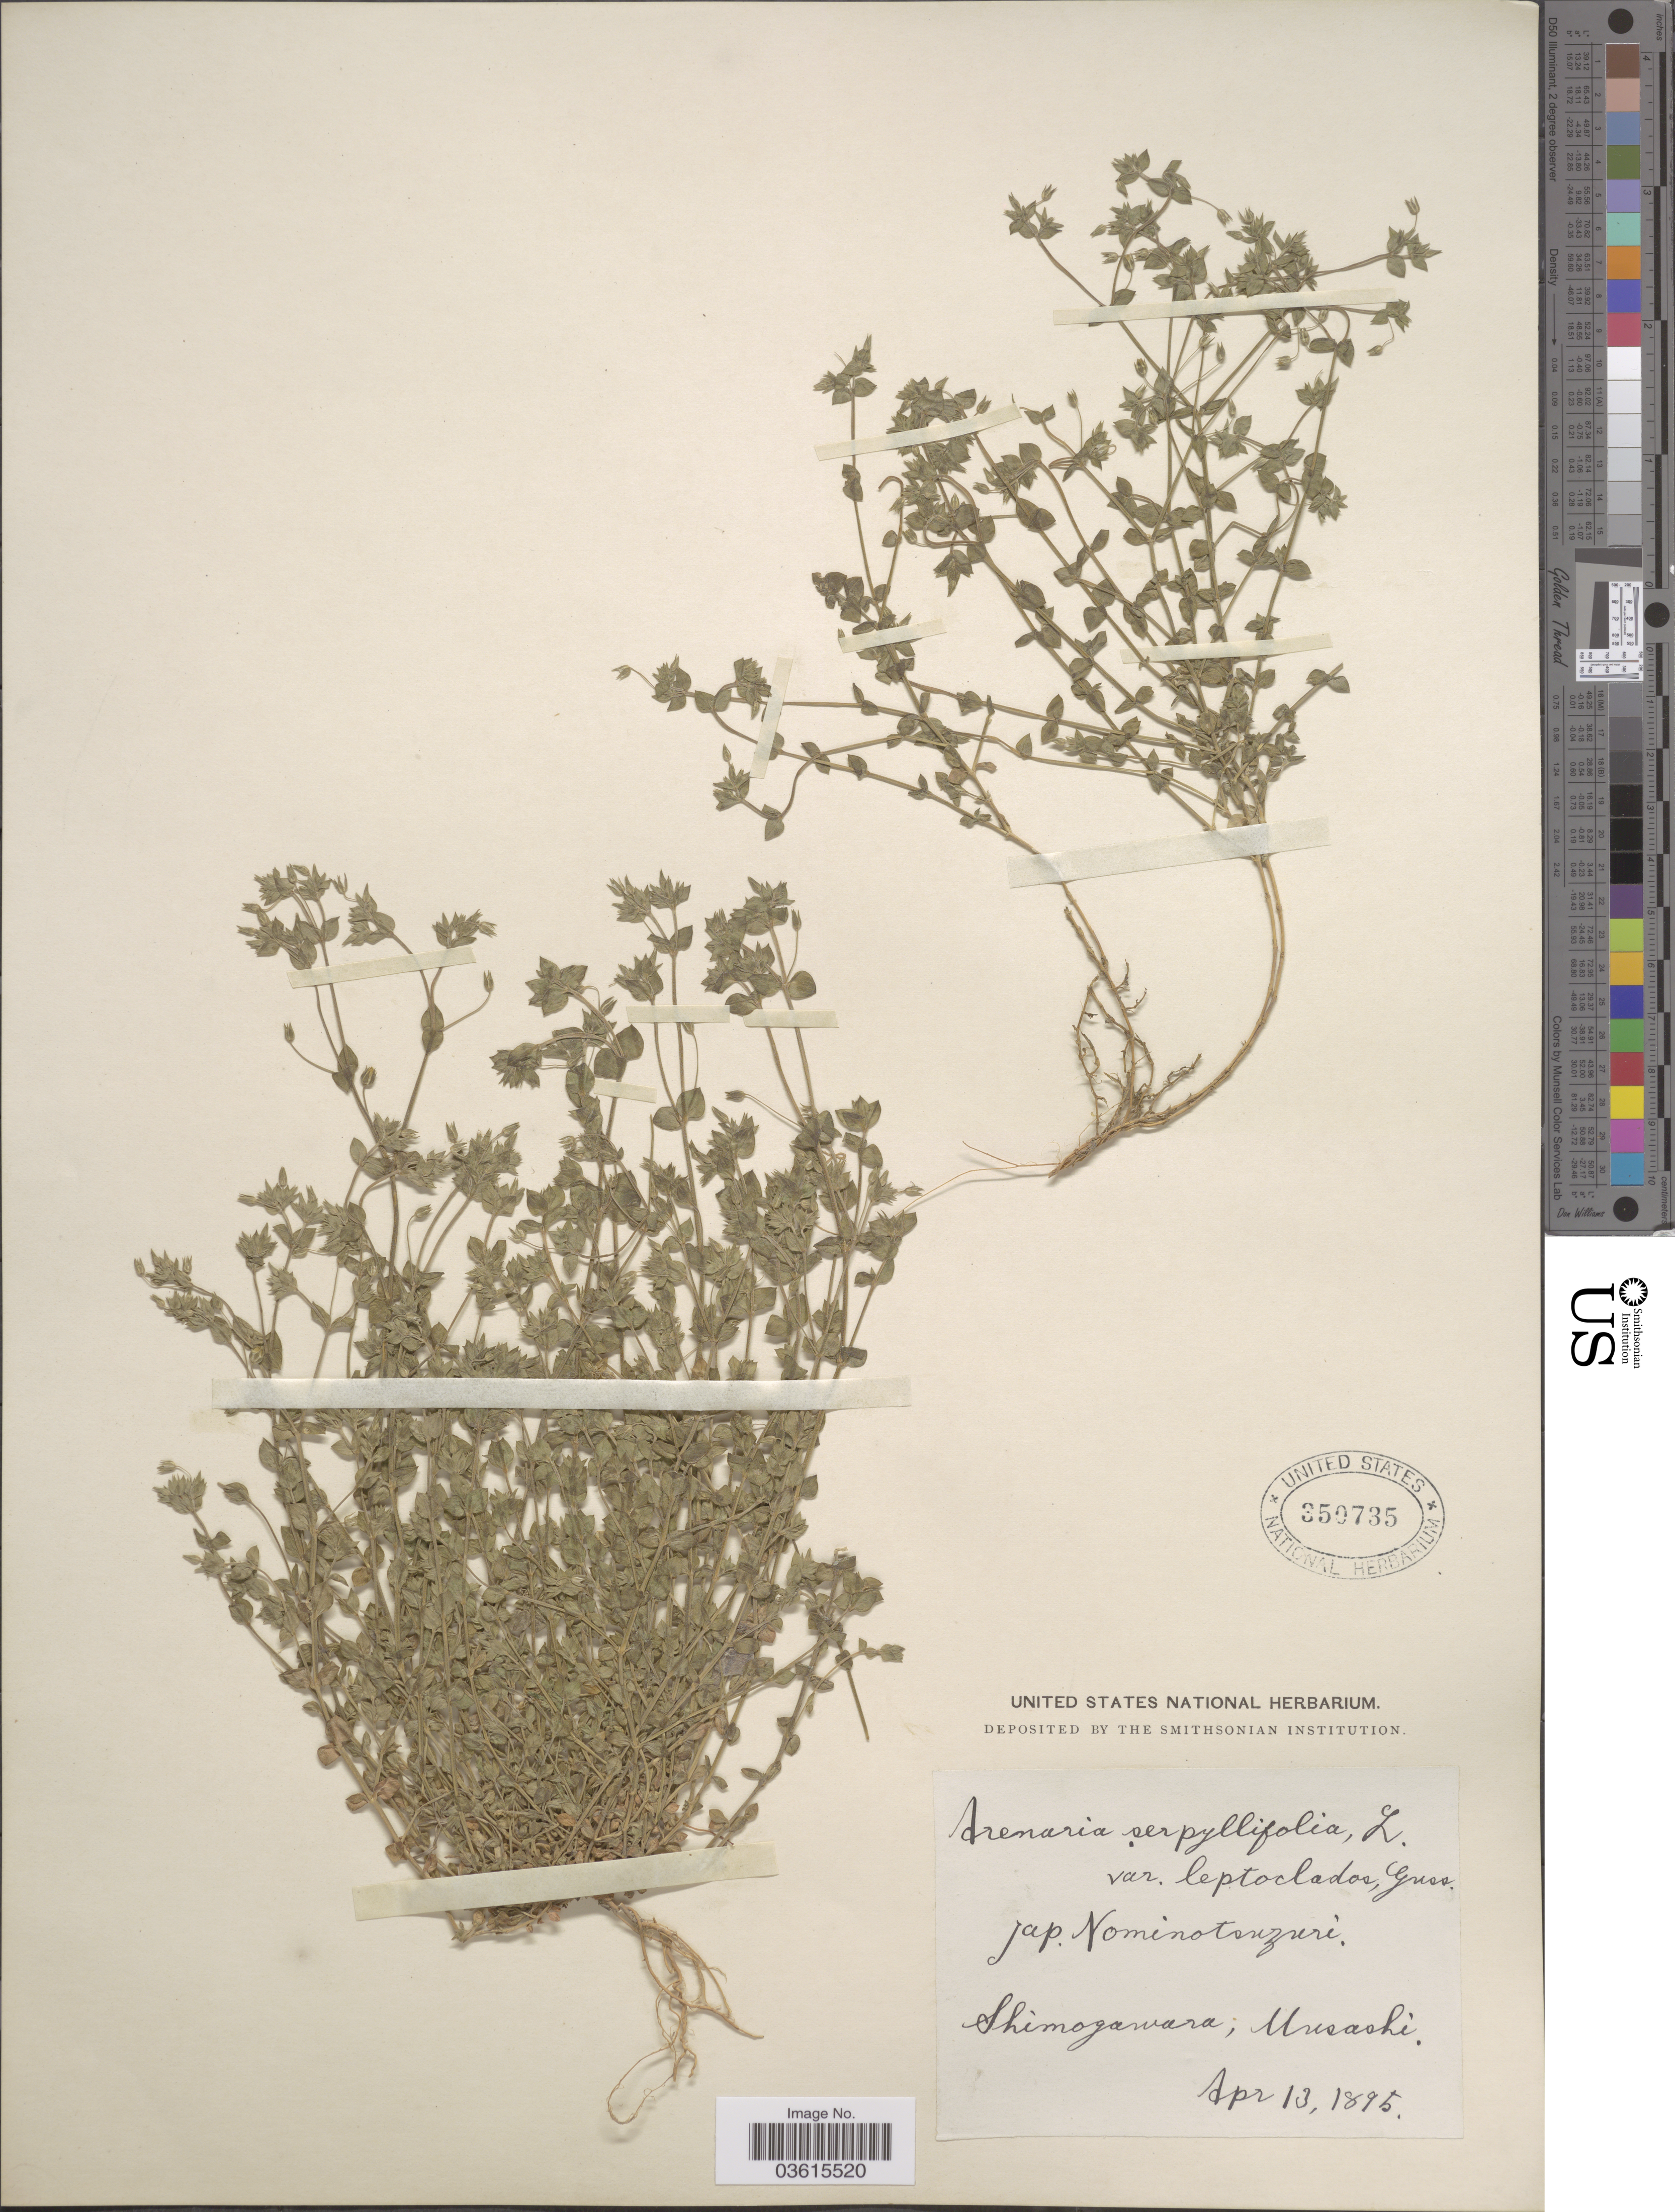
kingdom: Plantae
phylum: Tracheophyta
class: Magnoliopsida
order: Caryophyllales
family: Caryophyllaceae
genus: Arenaria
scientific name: Arenaria serpyllifolia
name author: L.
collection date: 1895-04-13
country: Japan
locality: Shimogawara; Musashi.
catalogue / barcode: US 350735